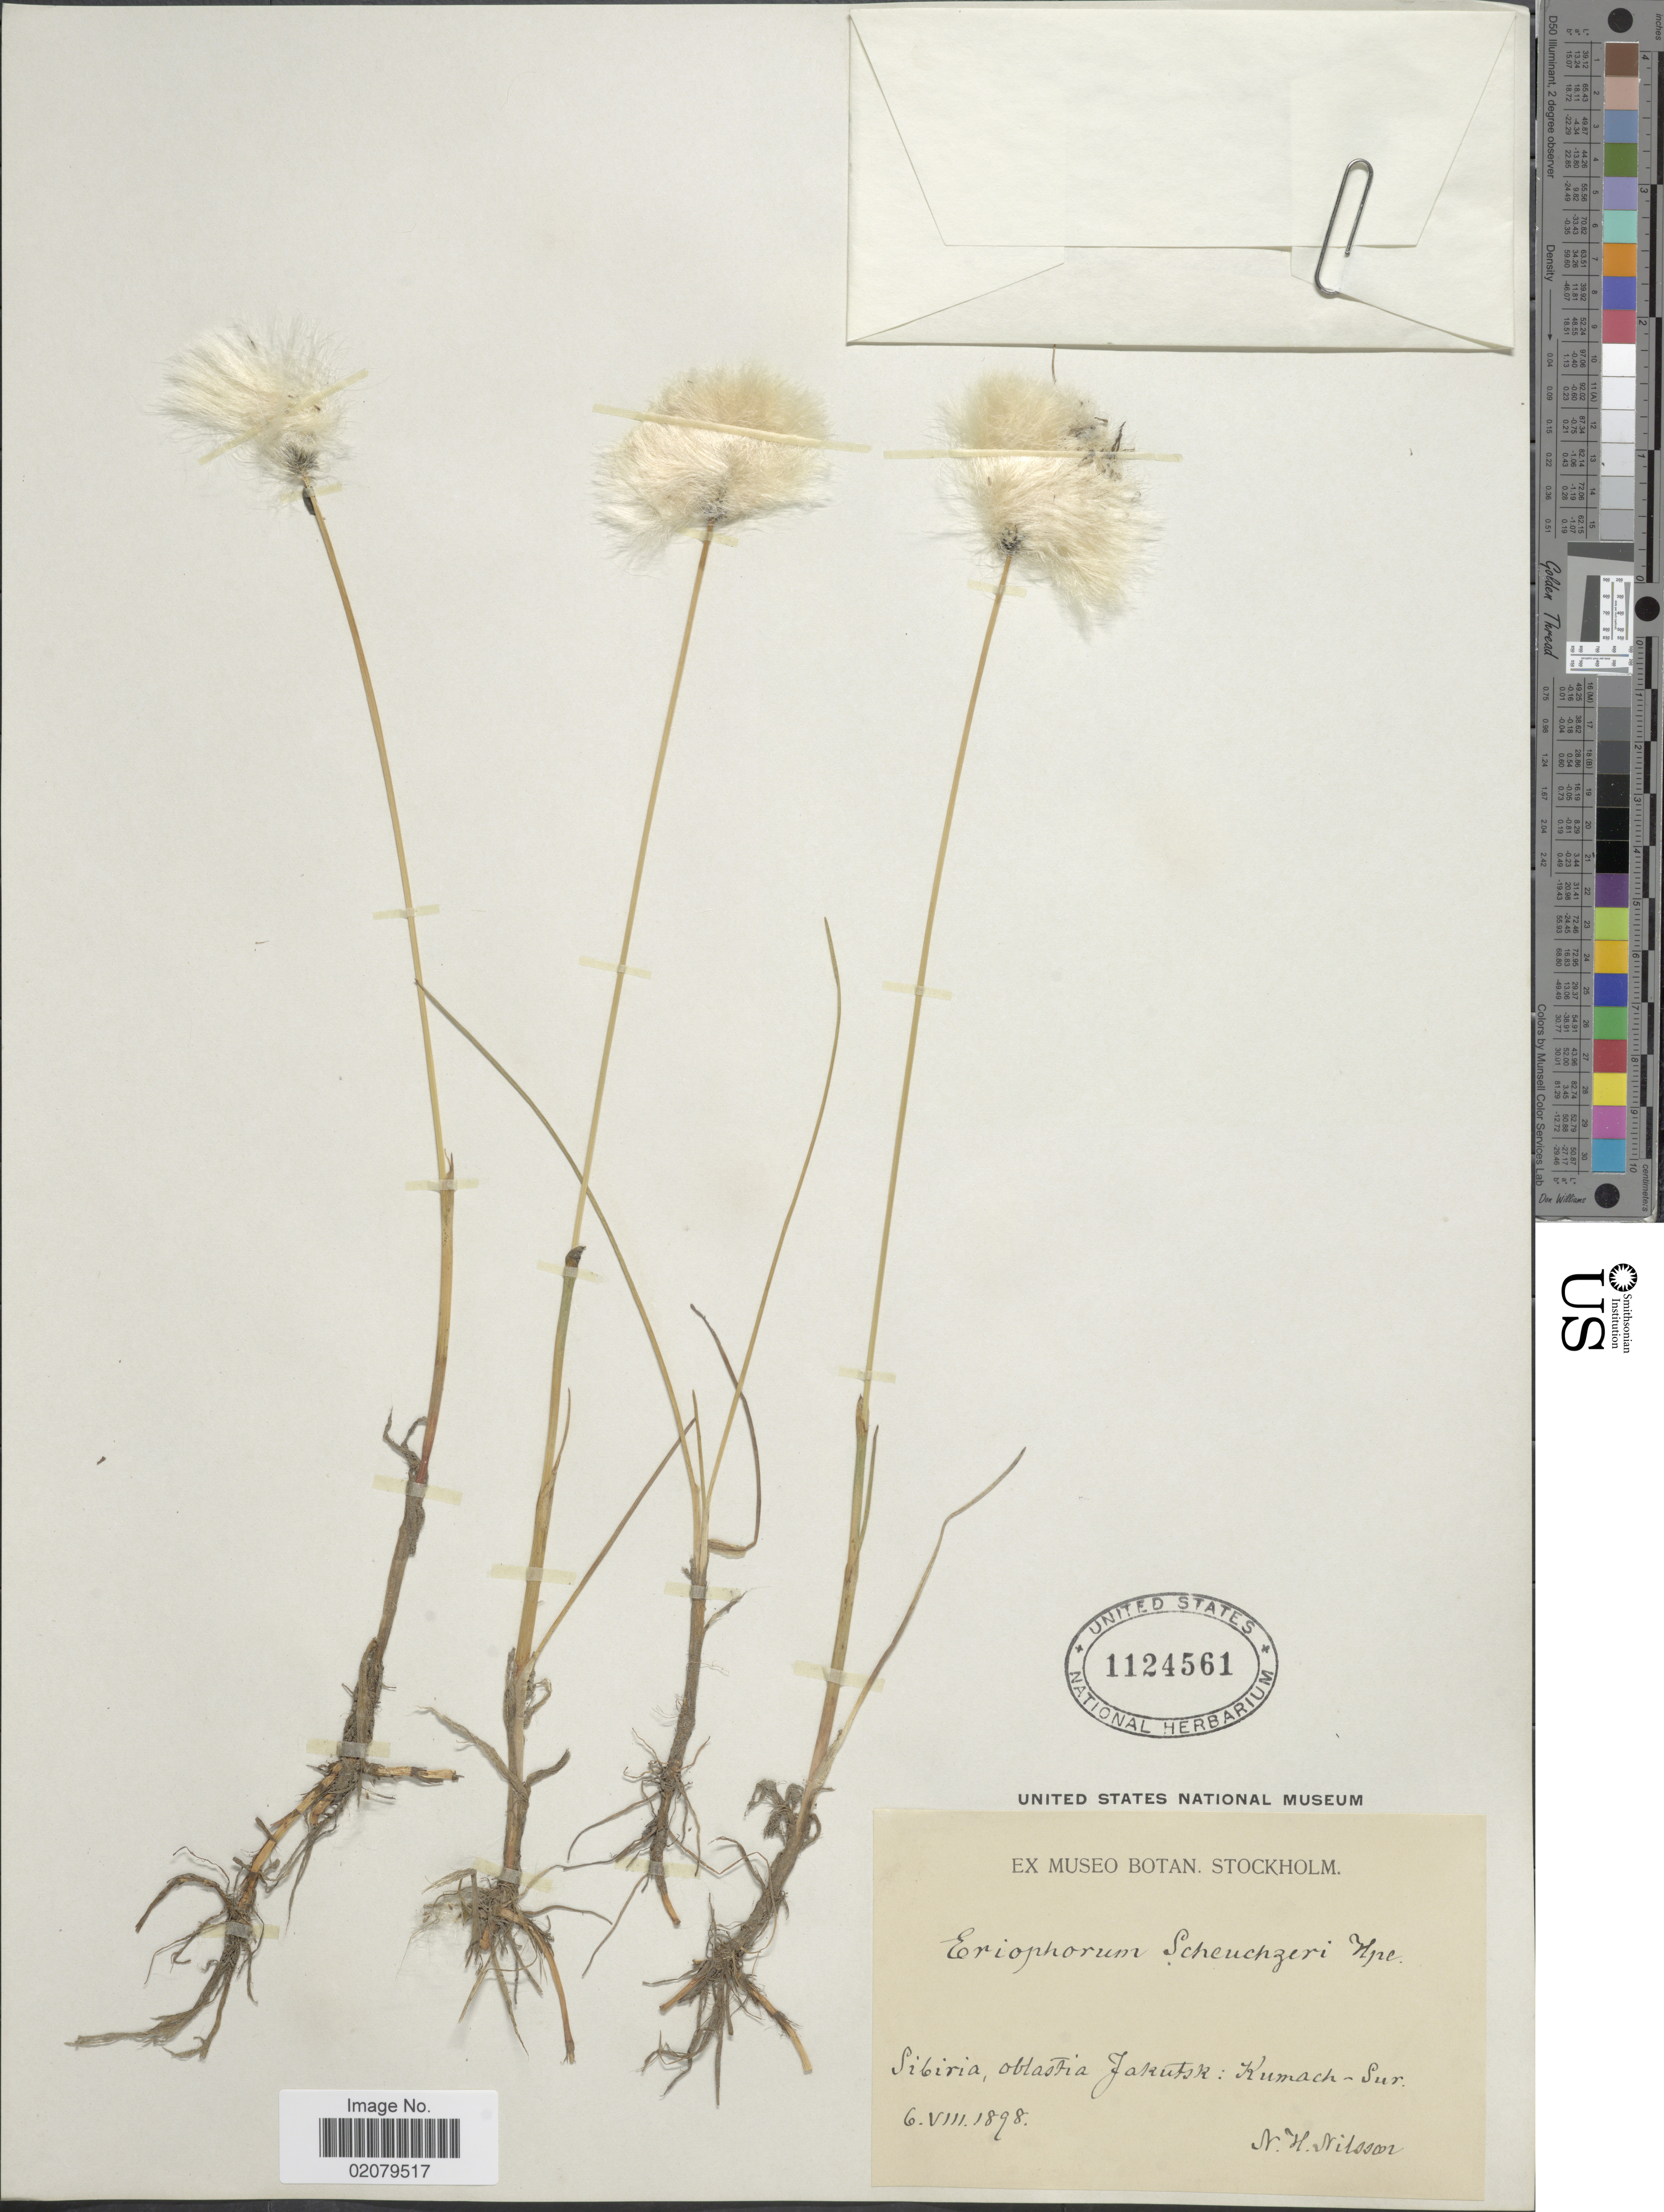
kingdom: Plantae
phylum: Tracheophyta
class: Liliopsida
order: Poales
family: Cyperaceae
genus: Eriophorum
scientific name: Eriophorum scheuchzeri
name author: Hoppe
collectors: N. H. Nilsson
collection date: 1898-08-06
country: Russian Federation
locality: Sibiria, oblastia Jakustr.: Kumach-Sur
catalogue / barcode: US 1124561